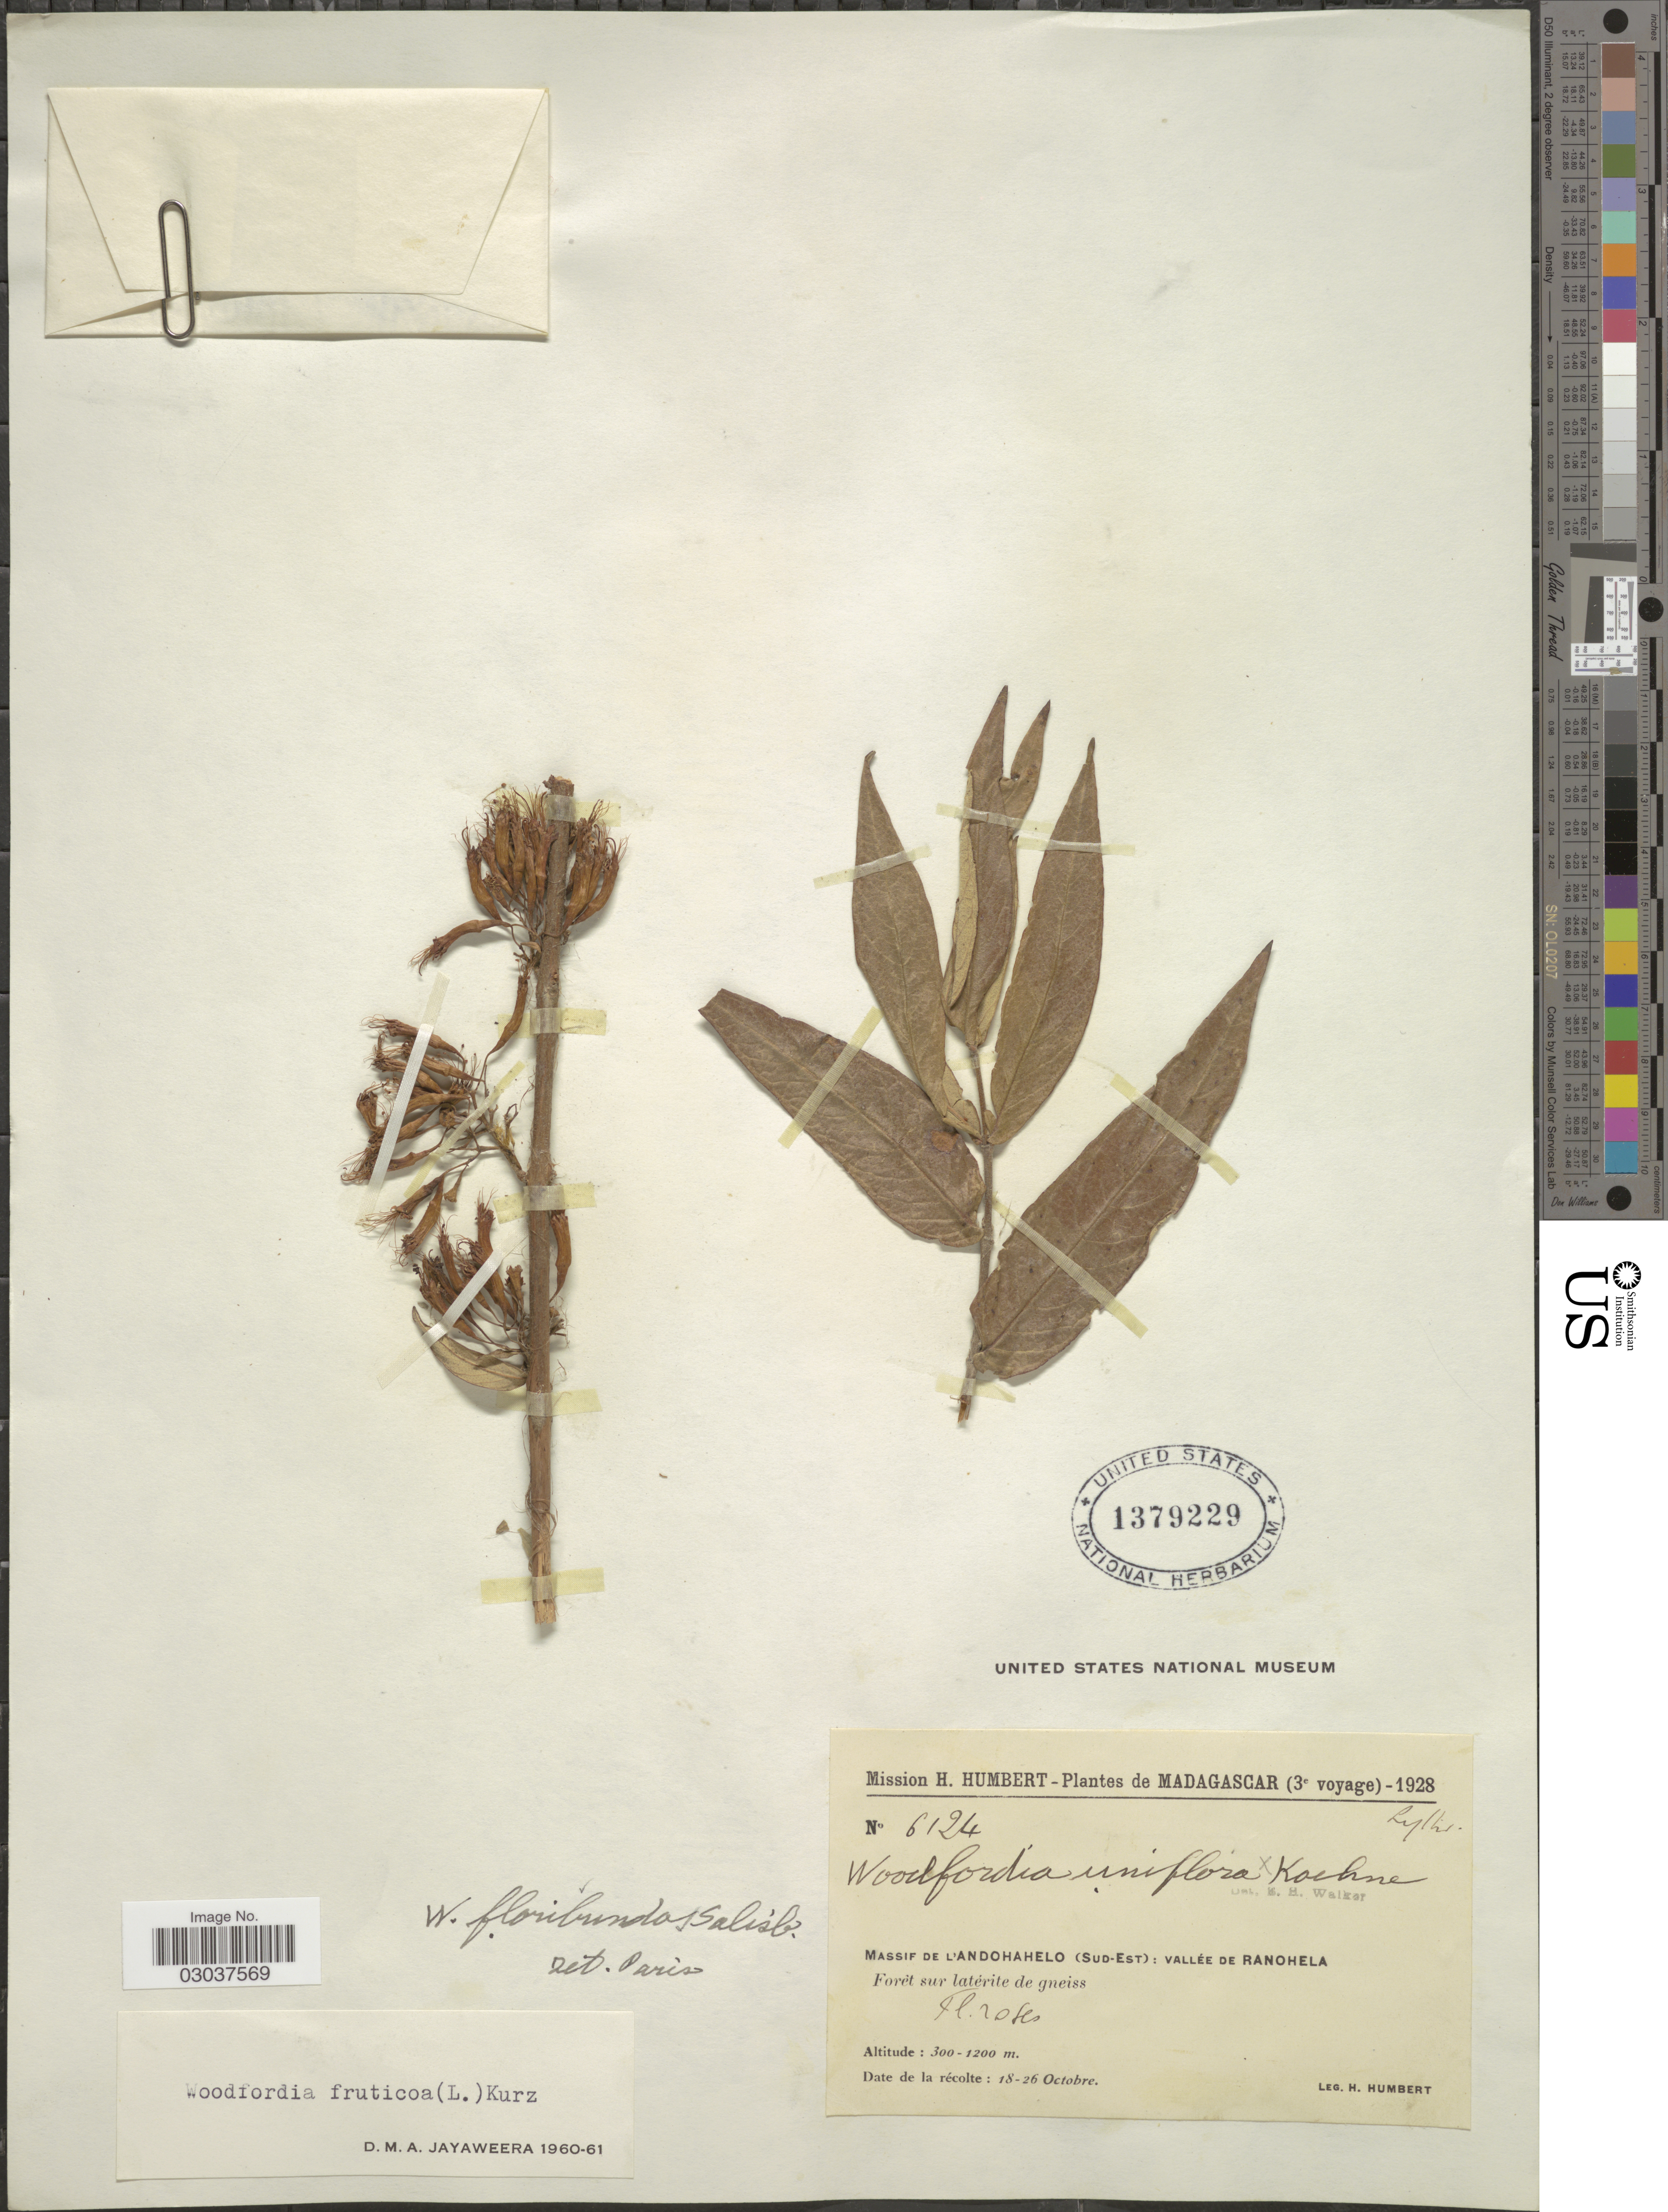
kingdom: Plantae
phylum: Tracheophyta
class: Magnoliopsida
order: Myrtales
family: Lythraceae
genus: Woodfordia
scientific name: Woodfordia fruticosa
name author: (L.) Kurz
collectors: H. Humbert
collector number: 6124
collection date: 1928-10-18/1928-10-26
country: Madagascar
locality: Massif de L'Andohahelo (Sud-Est): Vallée de Ranohela. Forêt sur latérite de gneiss.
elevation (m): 300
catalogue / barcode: US 1379229